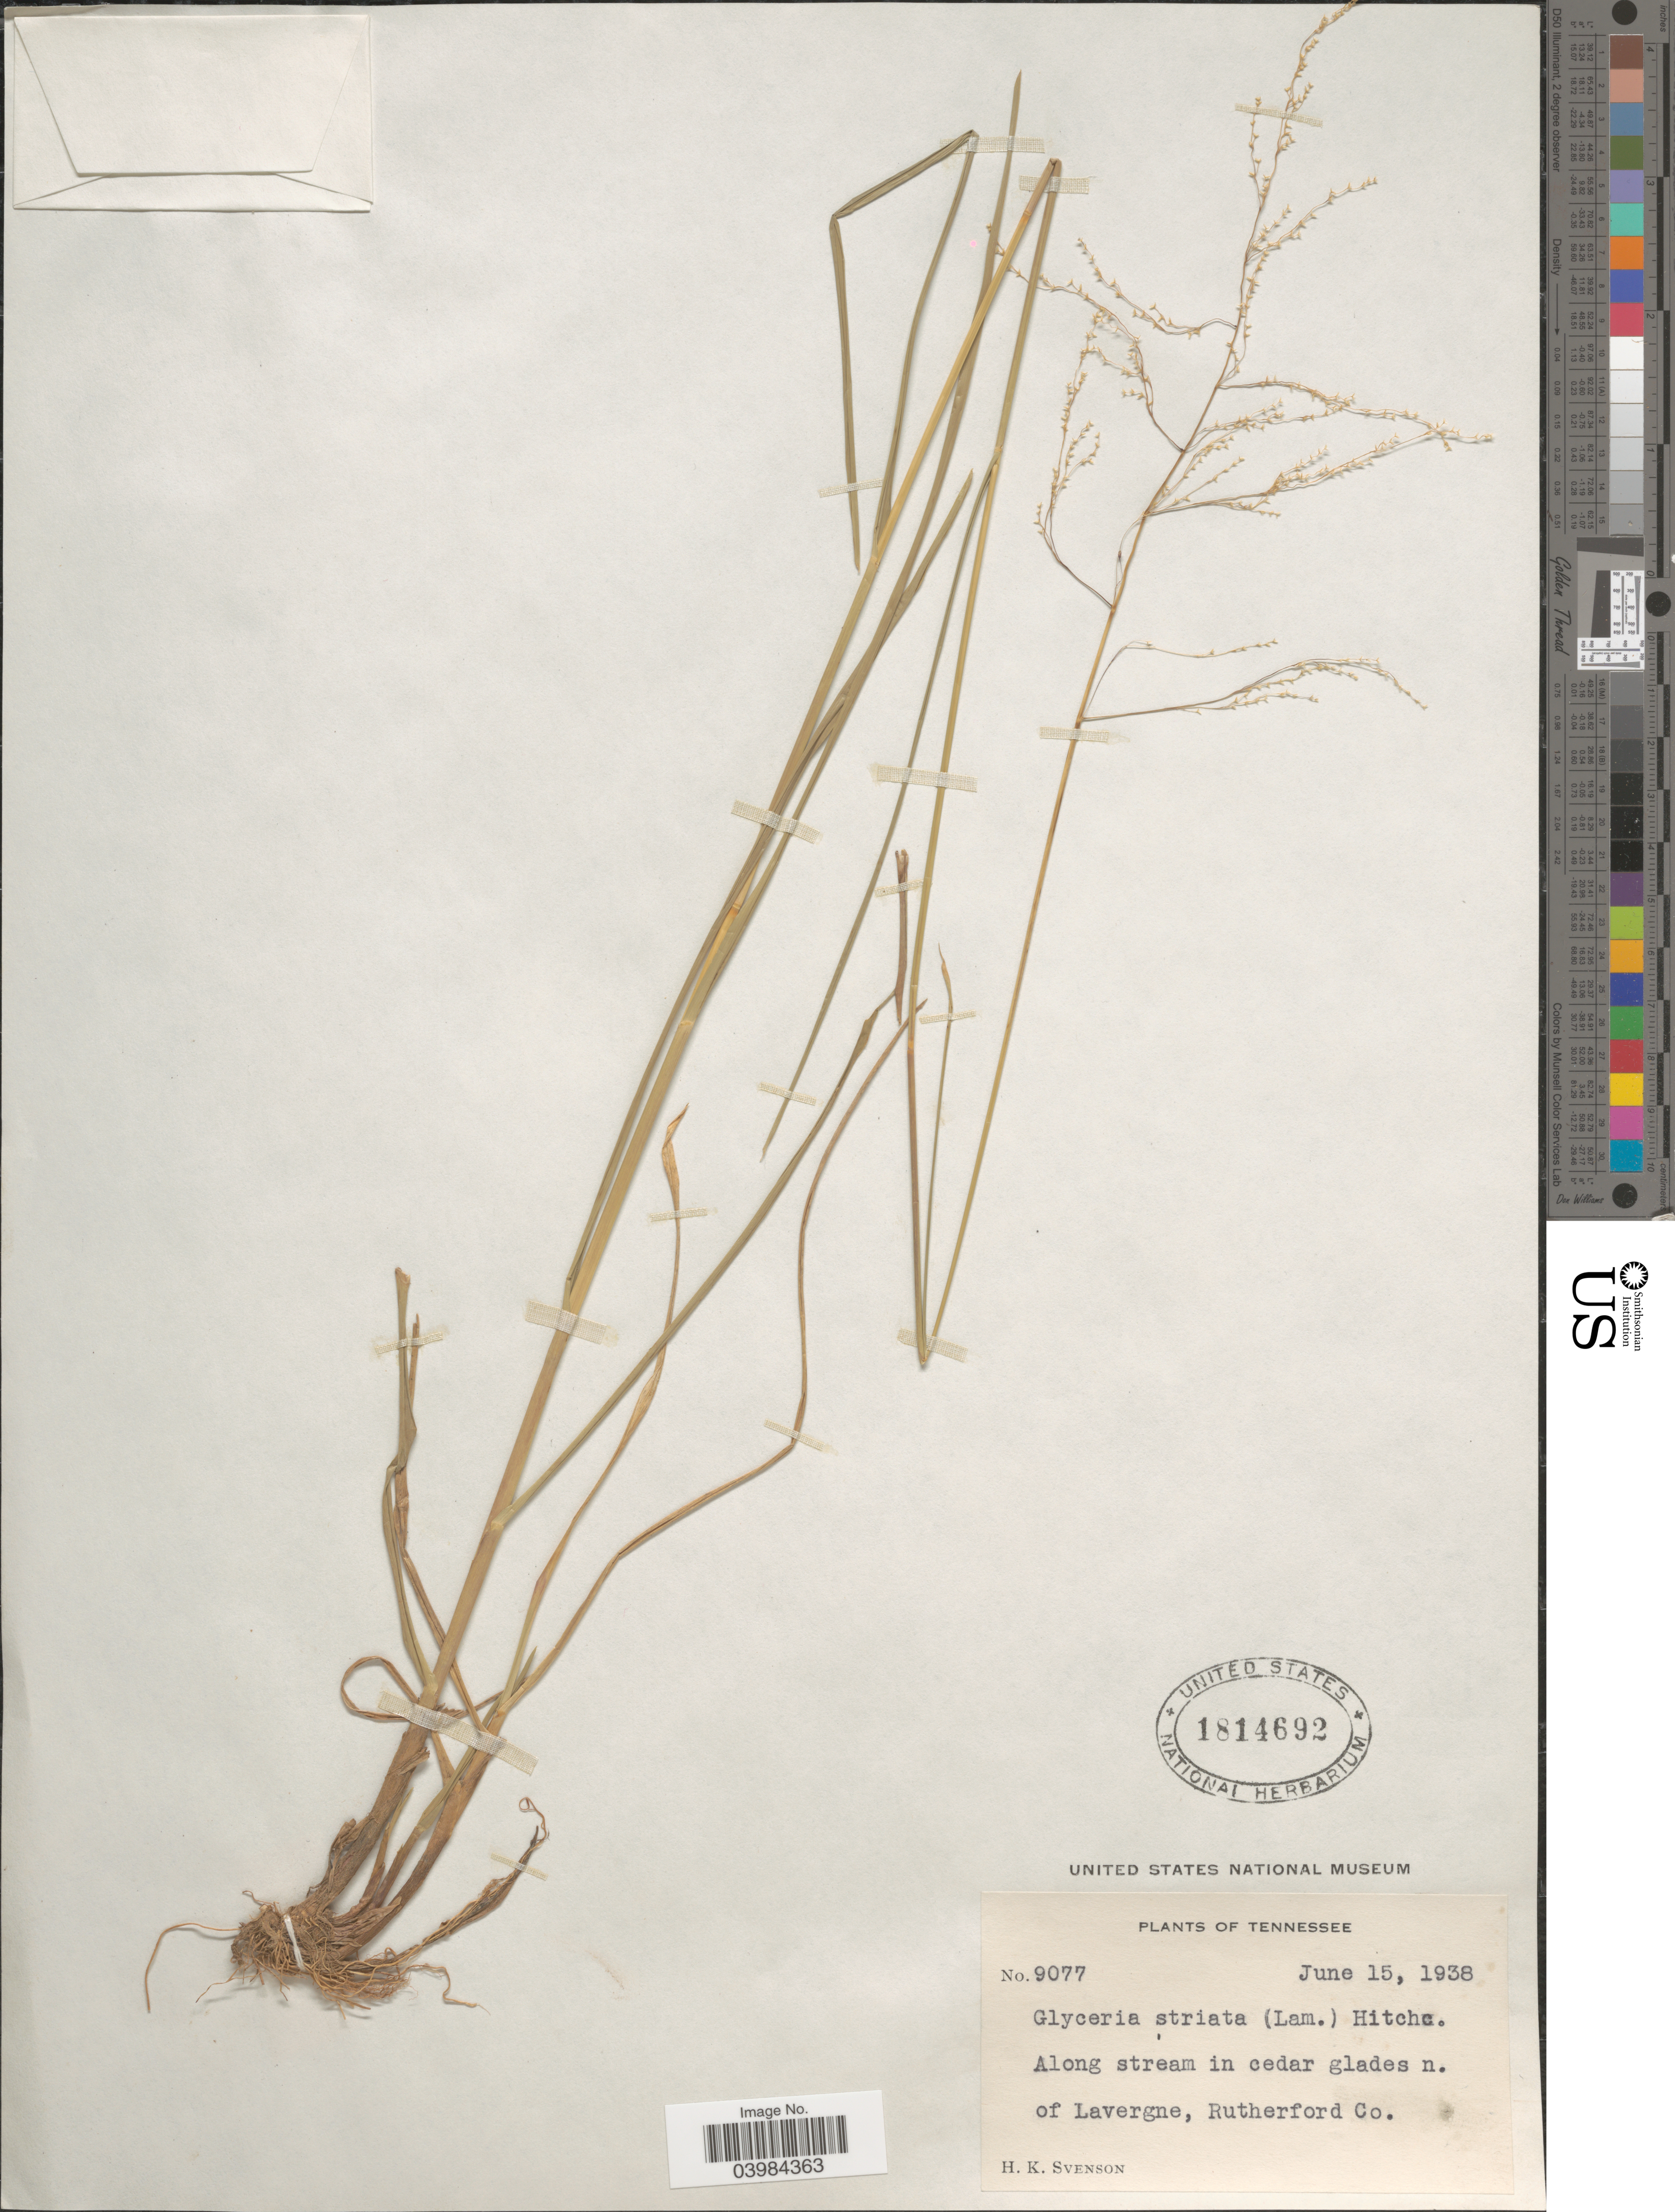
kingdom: Plantae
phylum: Tracheophyta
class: Liliopsida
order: Poales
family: Poaceae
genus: Glyceria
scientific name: Glyceria striata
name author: (Lam.) Hitchc.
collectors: H. K. Svenson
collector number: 9077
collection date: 1938-06-15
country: United States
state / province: Tennessee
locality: Along stream in cedar glades n. of Lavergne, Rutherford Co.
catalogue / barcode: US 1814692